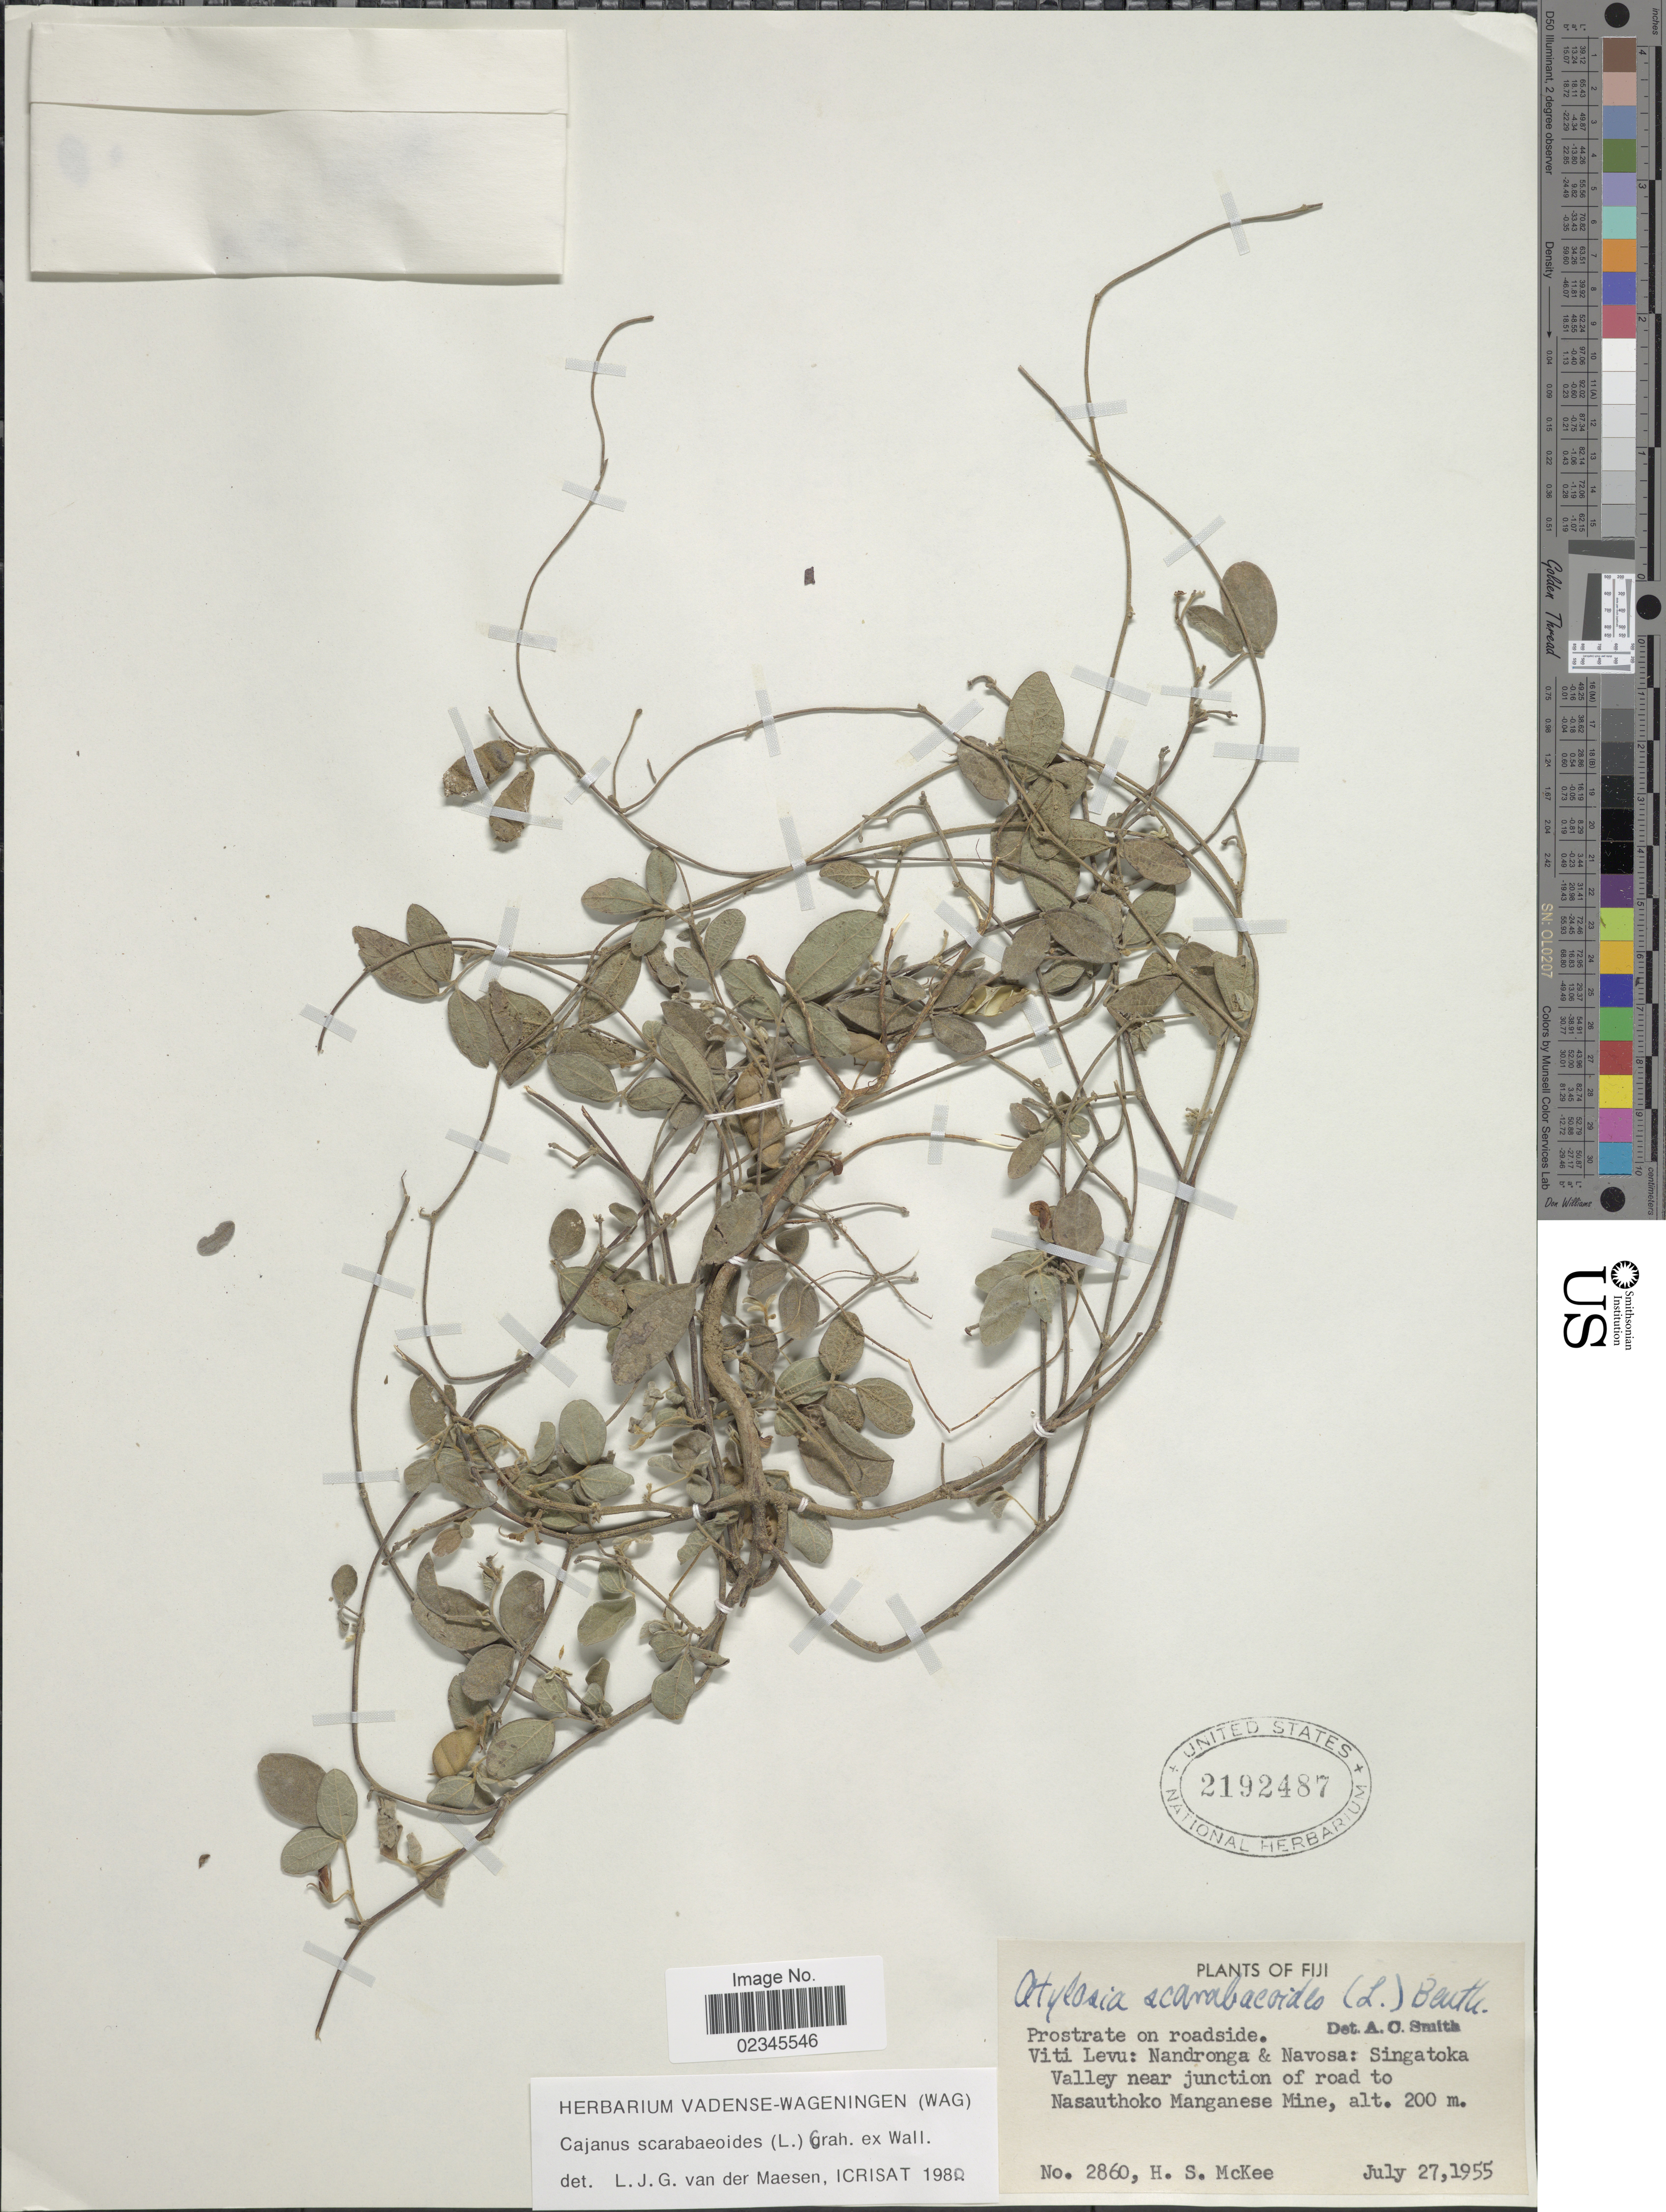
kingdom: Plantae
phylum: Tracheophyta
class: Magnoliopsida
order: Fabales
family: Fabaceae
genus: Cajanus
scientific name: Cajanus scarabaeoides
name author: (L.) Thou. ex Graham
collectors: H. S. McKee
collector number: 2860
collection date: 1955-07-27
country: Fiji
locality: Viti Levu: Nandronga & Navosa: Singatoka Valley near junction of road to Nasauthoko Manganese Mine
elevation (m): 200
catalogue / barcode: US 2192487